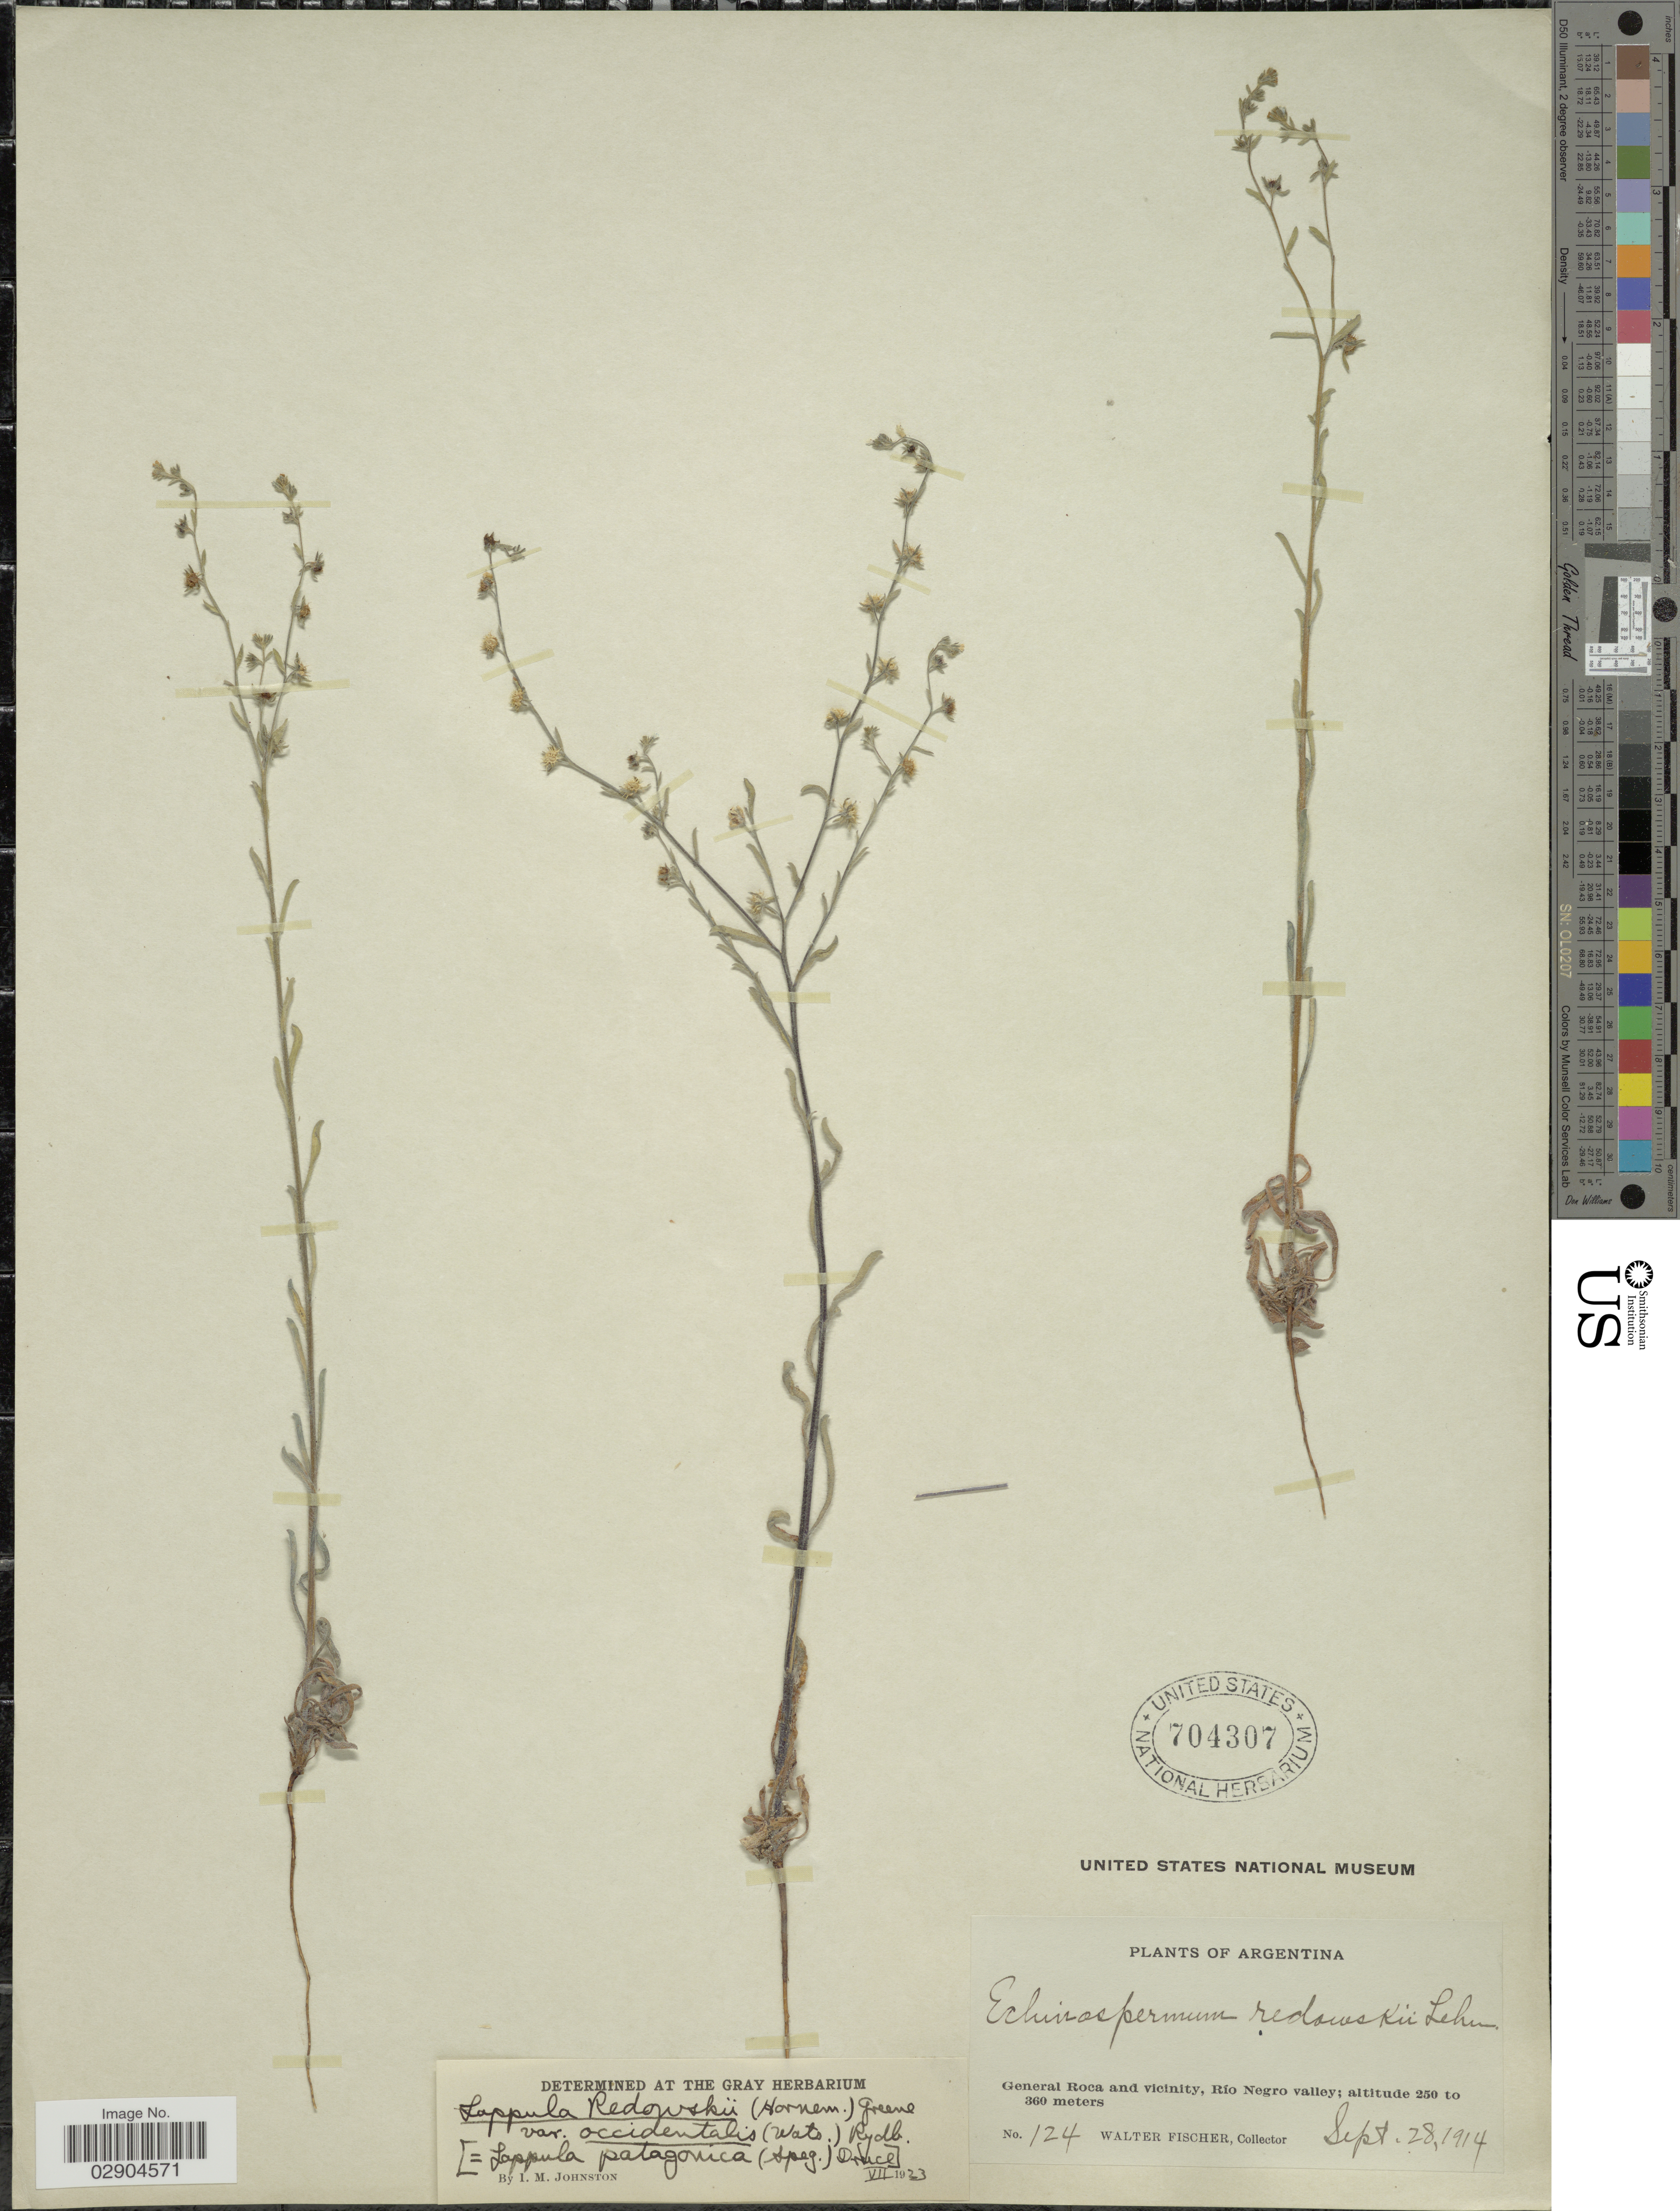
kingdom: Plantae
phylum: Tracheophyta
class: Magnoliopsida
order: Boraginales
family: Boraginaceae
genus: Lappula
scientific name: Lappula redowskii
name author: (Hornem.) Greene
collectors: W. Fischer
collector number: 124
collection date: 1914-09-28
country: Argentina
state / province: Rio Negro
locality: General Roca and vicinity, Río Negro valley.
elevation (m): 250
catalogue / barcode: US 704307